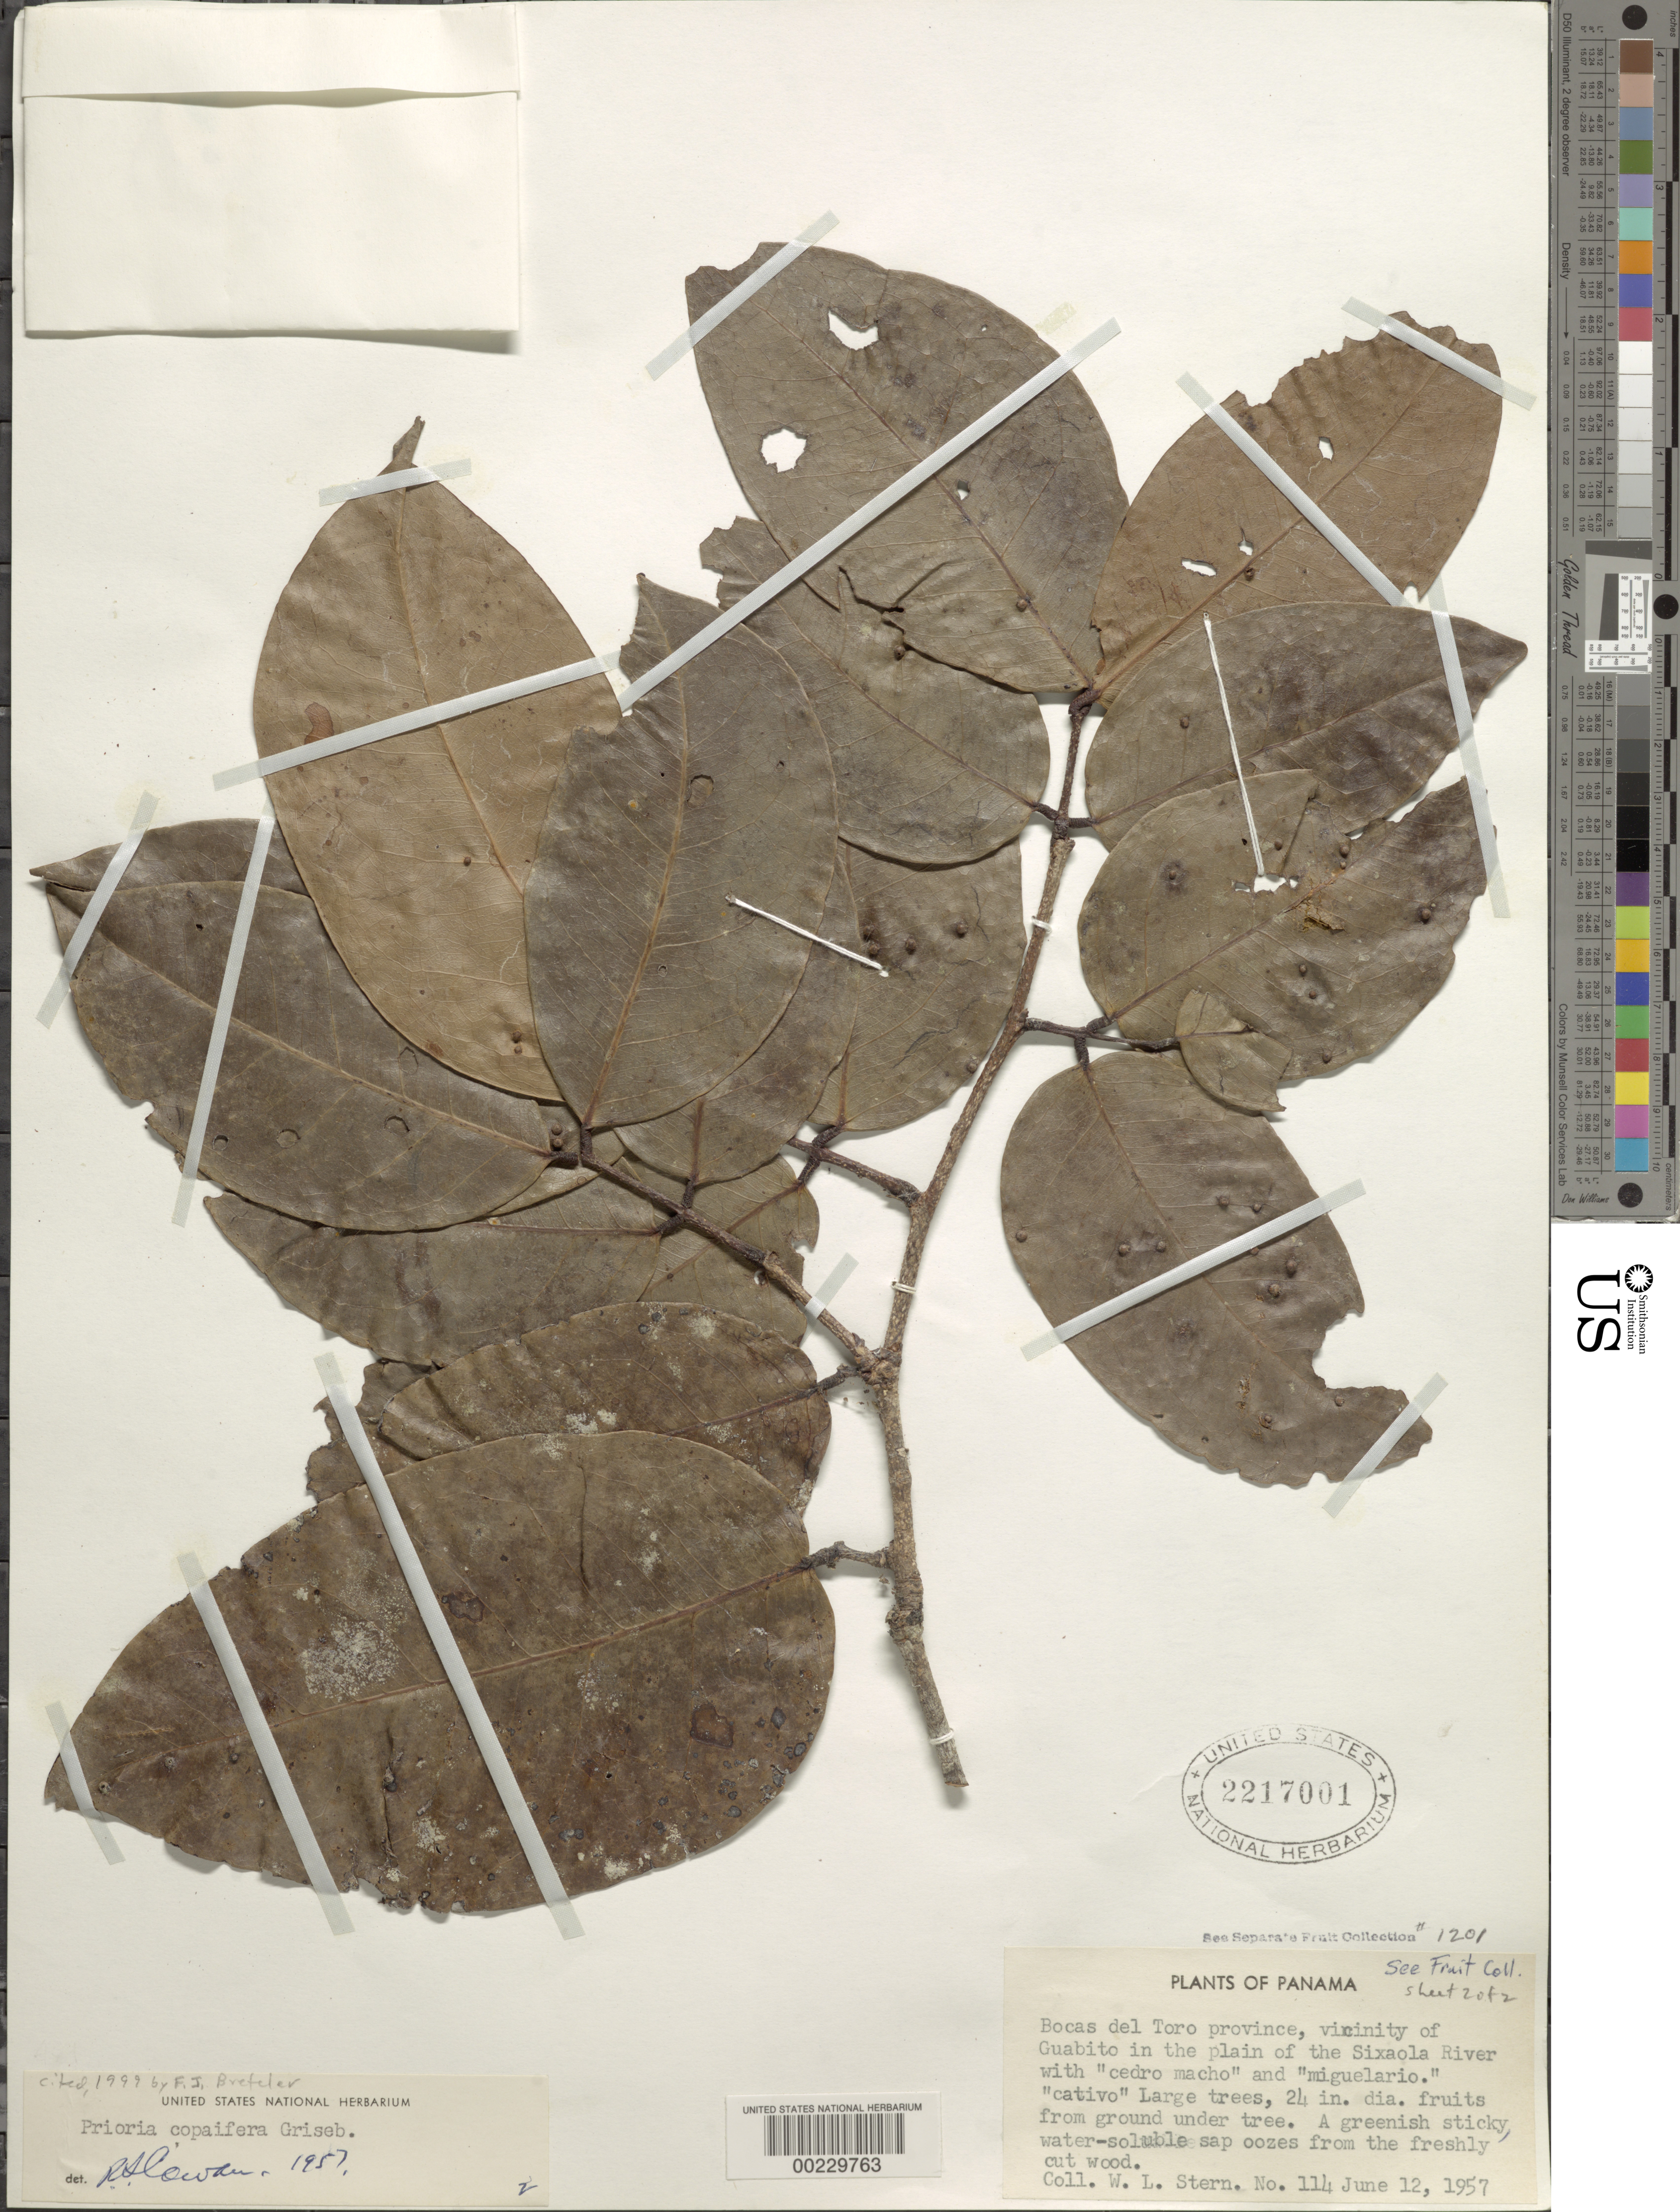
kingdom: Plantae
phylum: Tracheophyta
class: Magnoliopsida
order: Fabales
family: Fabaceae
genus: Prioria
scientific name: Prioria copaifera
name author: Griseb.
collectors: W. L. Stern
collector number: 114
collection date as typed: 12 Jun 1957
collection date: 1957-06-12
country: Panama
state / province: Bocas del Toro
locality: Vicinity of Guabito in the plain of the Sixaola River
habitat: Plain of river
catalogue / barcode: US 2217001